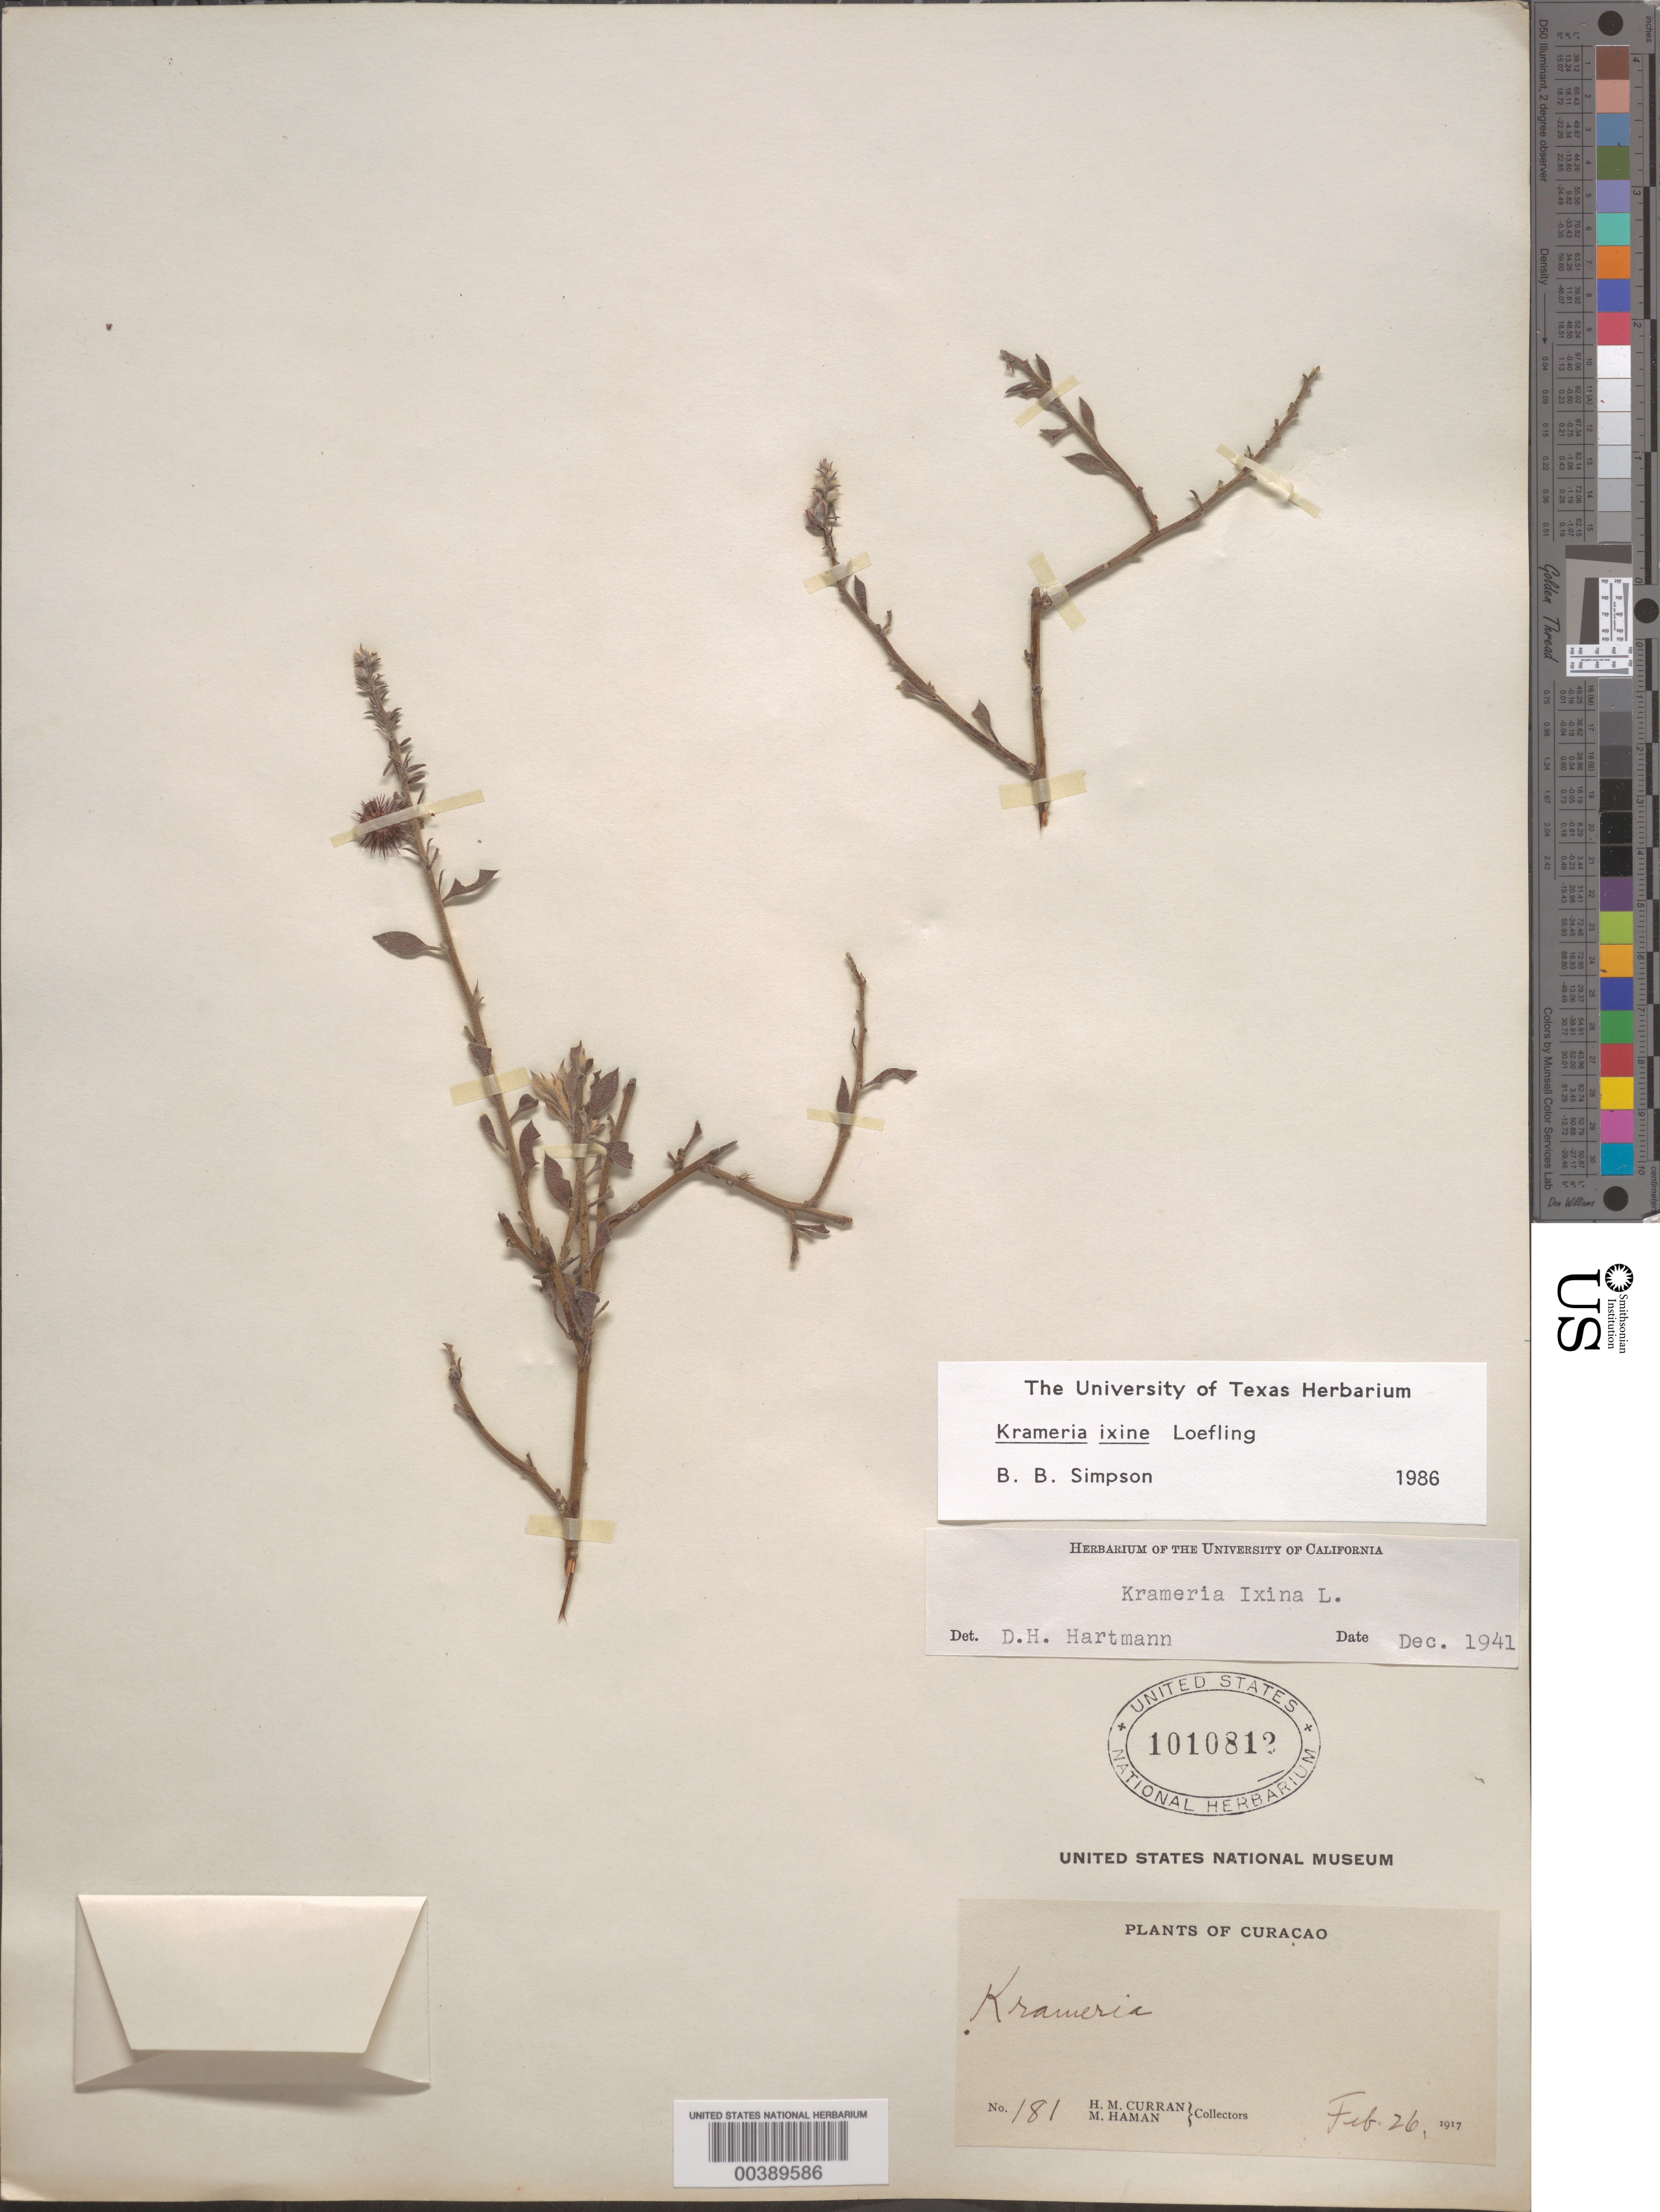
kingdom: Plantae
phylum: Tracheophyta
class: Magnoliopsida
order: Zygophyllales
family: Krameriaceae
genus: Krameria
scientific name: Krameria ixine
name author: L.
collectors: H. M. Curran & M. Haman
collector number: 181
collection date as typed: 26 Feb 1917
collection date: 1917-02-26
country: Curaçao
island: Curaçao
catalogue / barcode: US 1010812